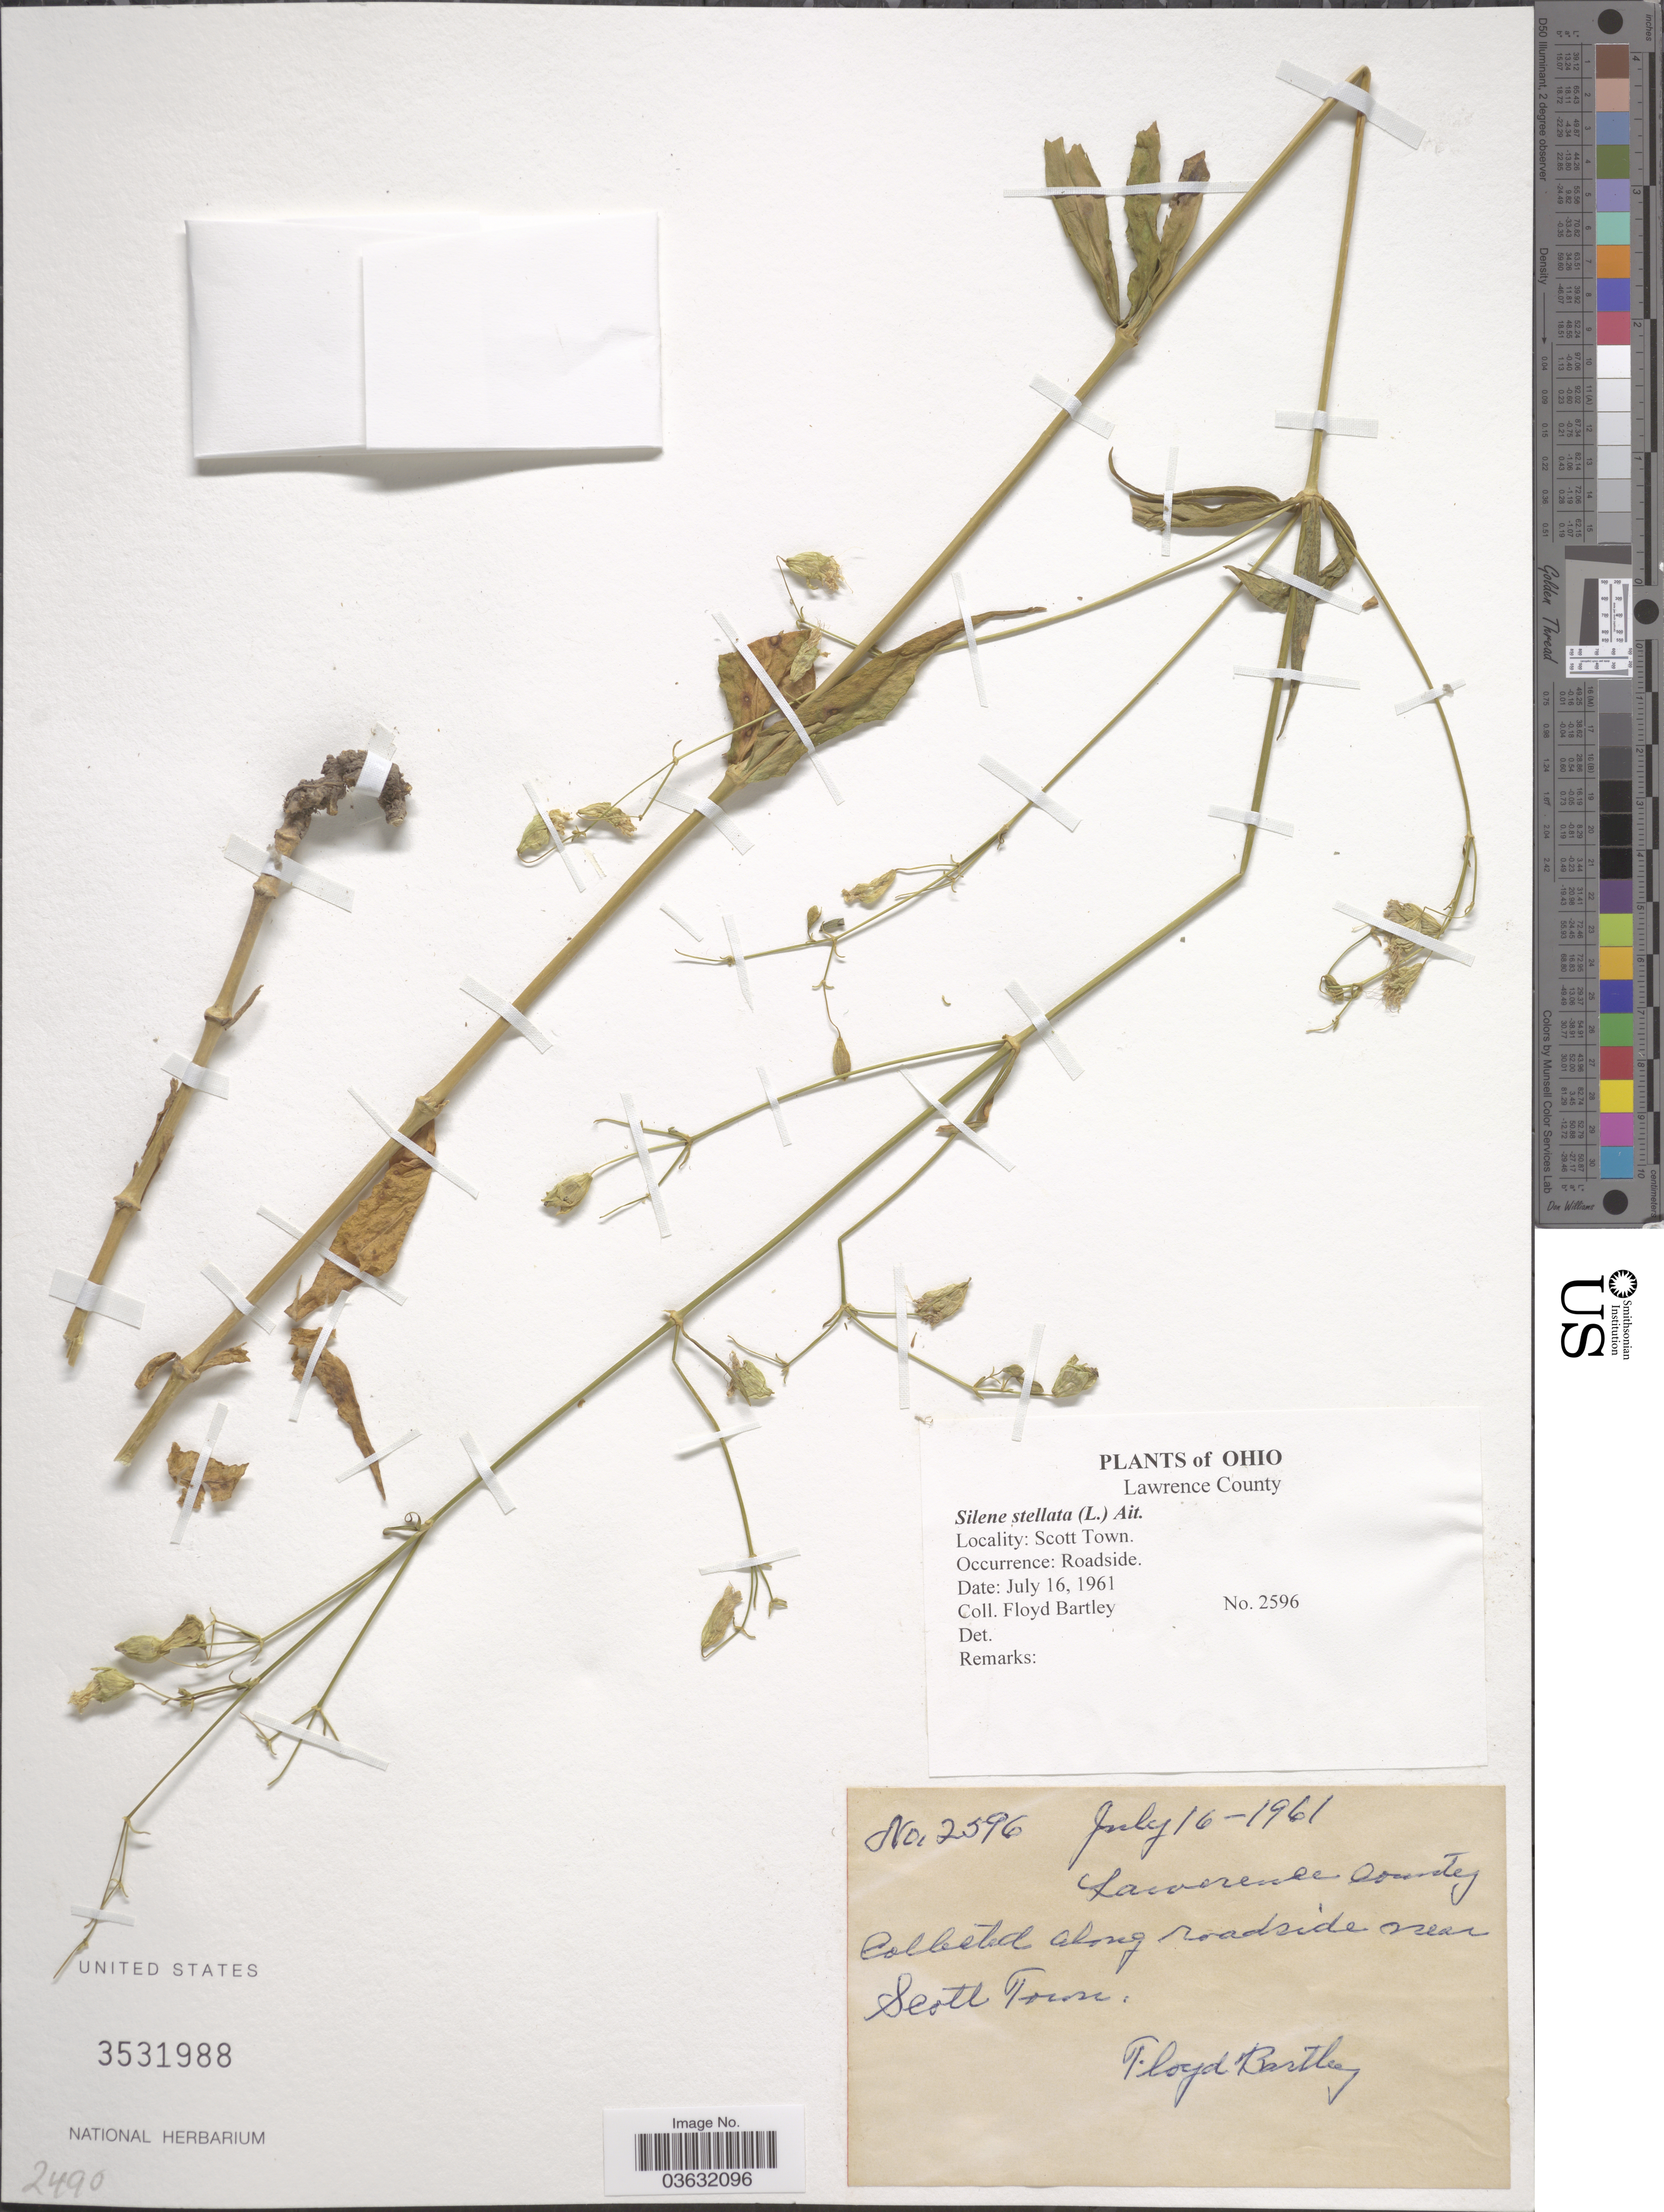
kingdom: Plantae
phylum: Tracheophyta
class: Magnoliopsida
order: Caryophyllales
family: Caryophyllaceae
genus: Silene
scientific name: Silene stellata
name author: (L.) Coyte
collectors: F. Bartley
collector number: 2596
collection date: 1961-07-16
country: United States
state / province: Ohio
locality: Lawrence County. Along roadside near Scott Town.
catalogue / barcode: US 3531988